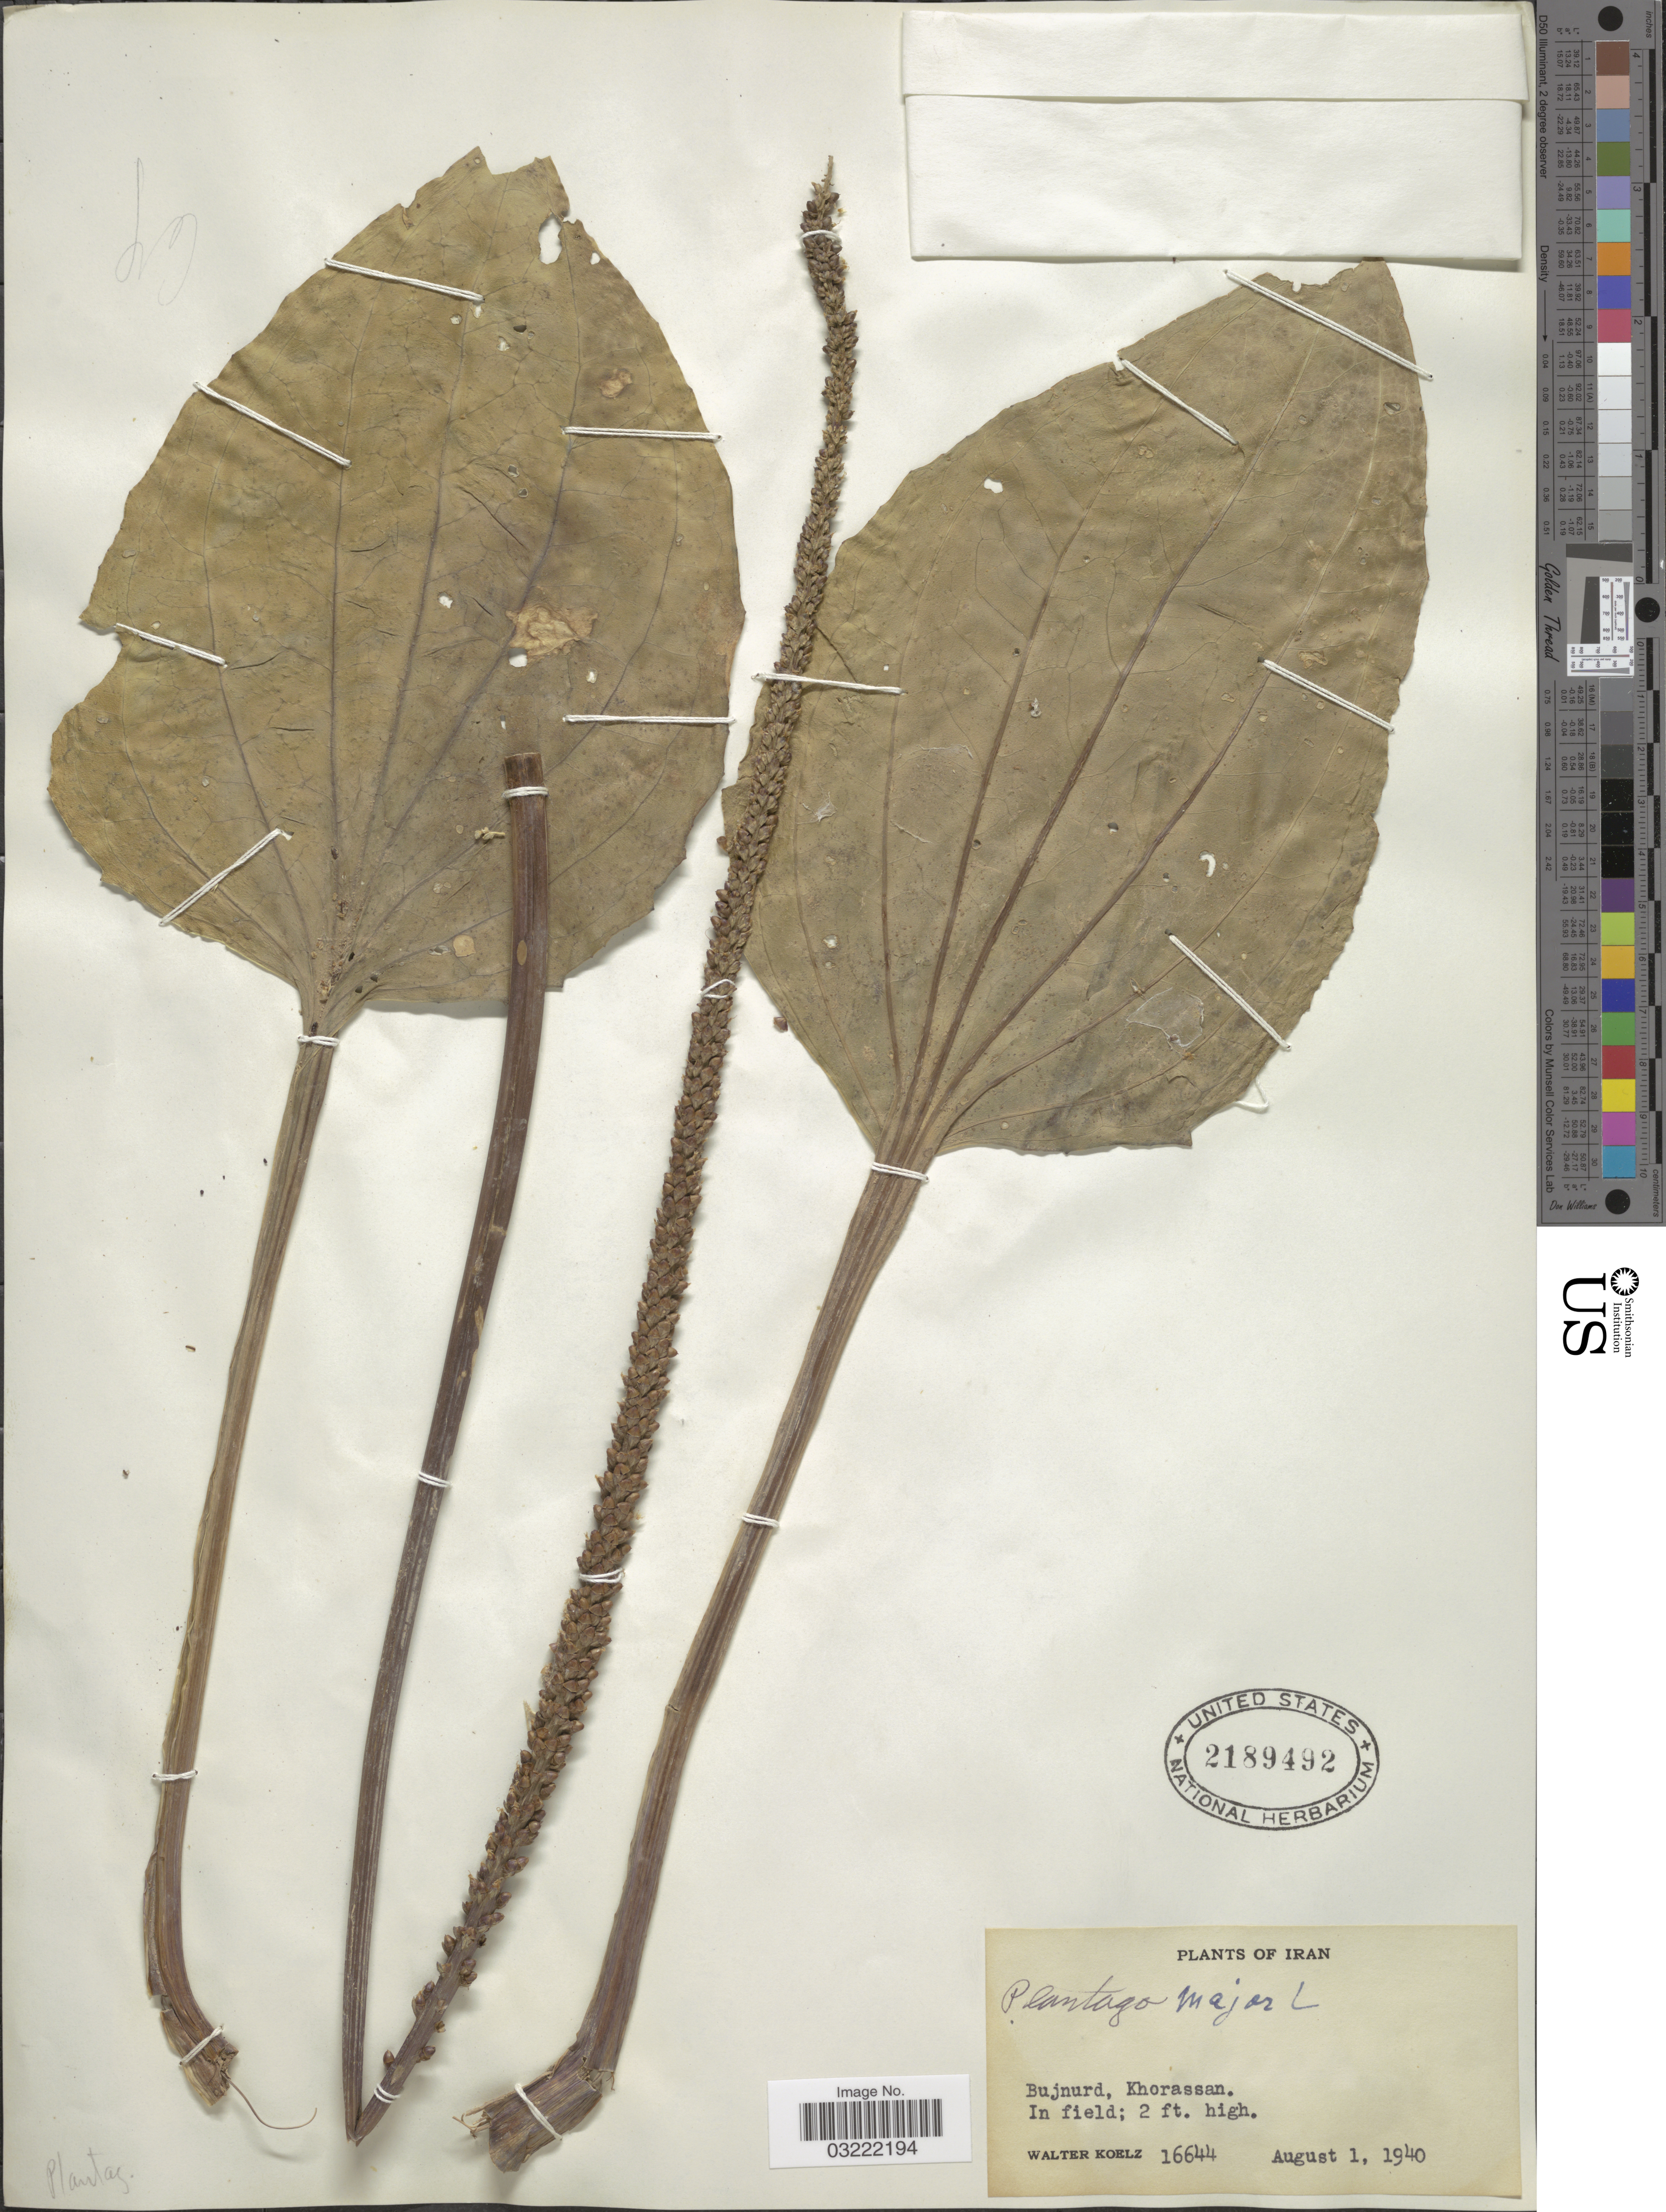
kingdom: Plantae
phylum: Tracheophyta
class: Magnoliopsida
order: Lamiales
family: Plantaginaceae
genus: Plantago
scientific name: Plantago major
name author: L.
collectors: W. N. Koelz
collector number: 16644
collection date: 1940-08-01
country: Iran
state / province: Khorasan [obsolete]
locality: Bujnurd, Khorassan.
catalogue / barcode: US 2189492